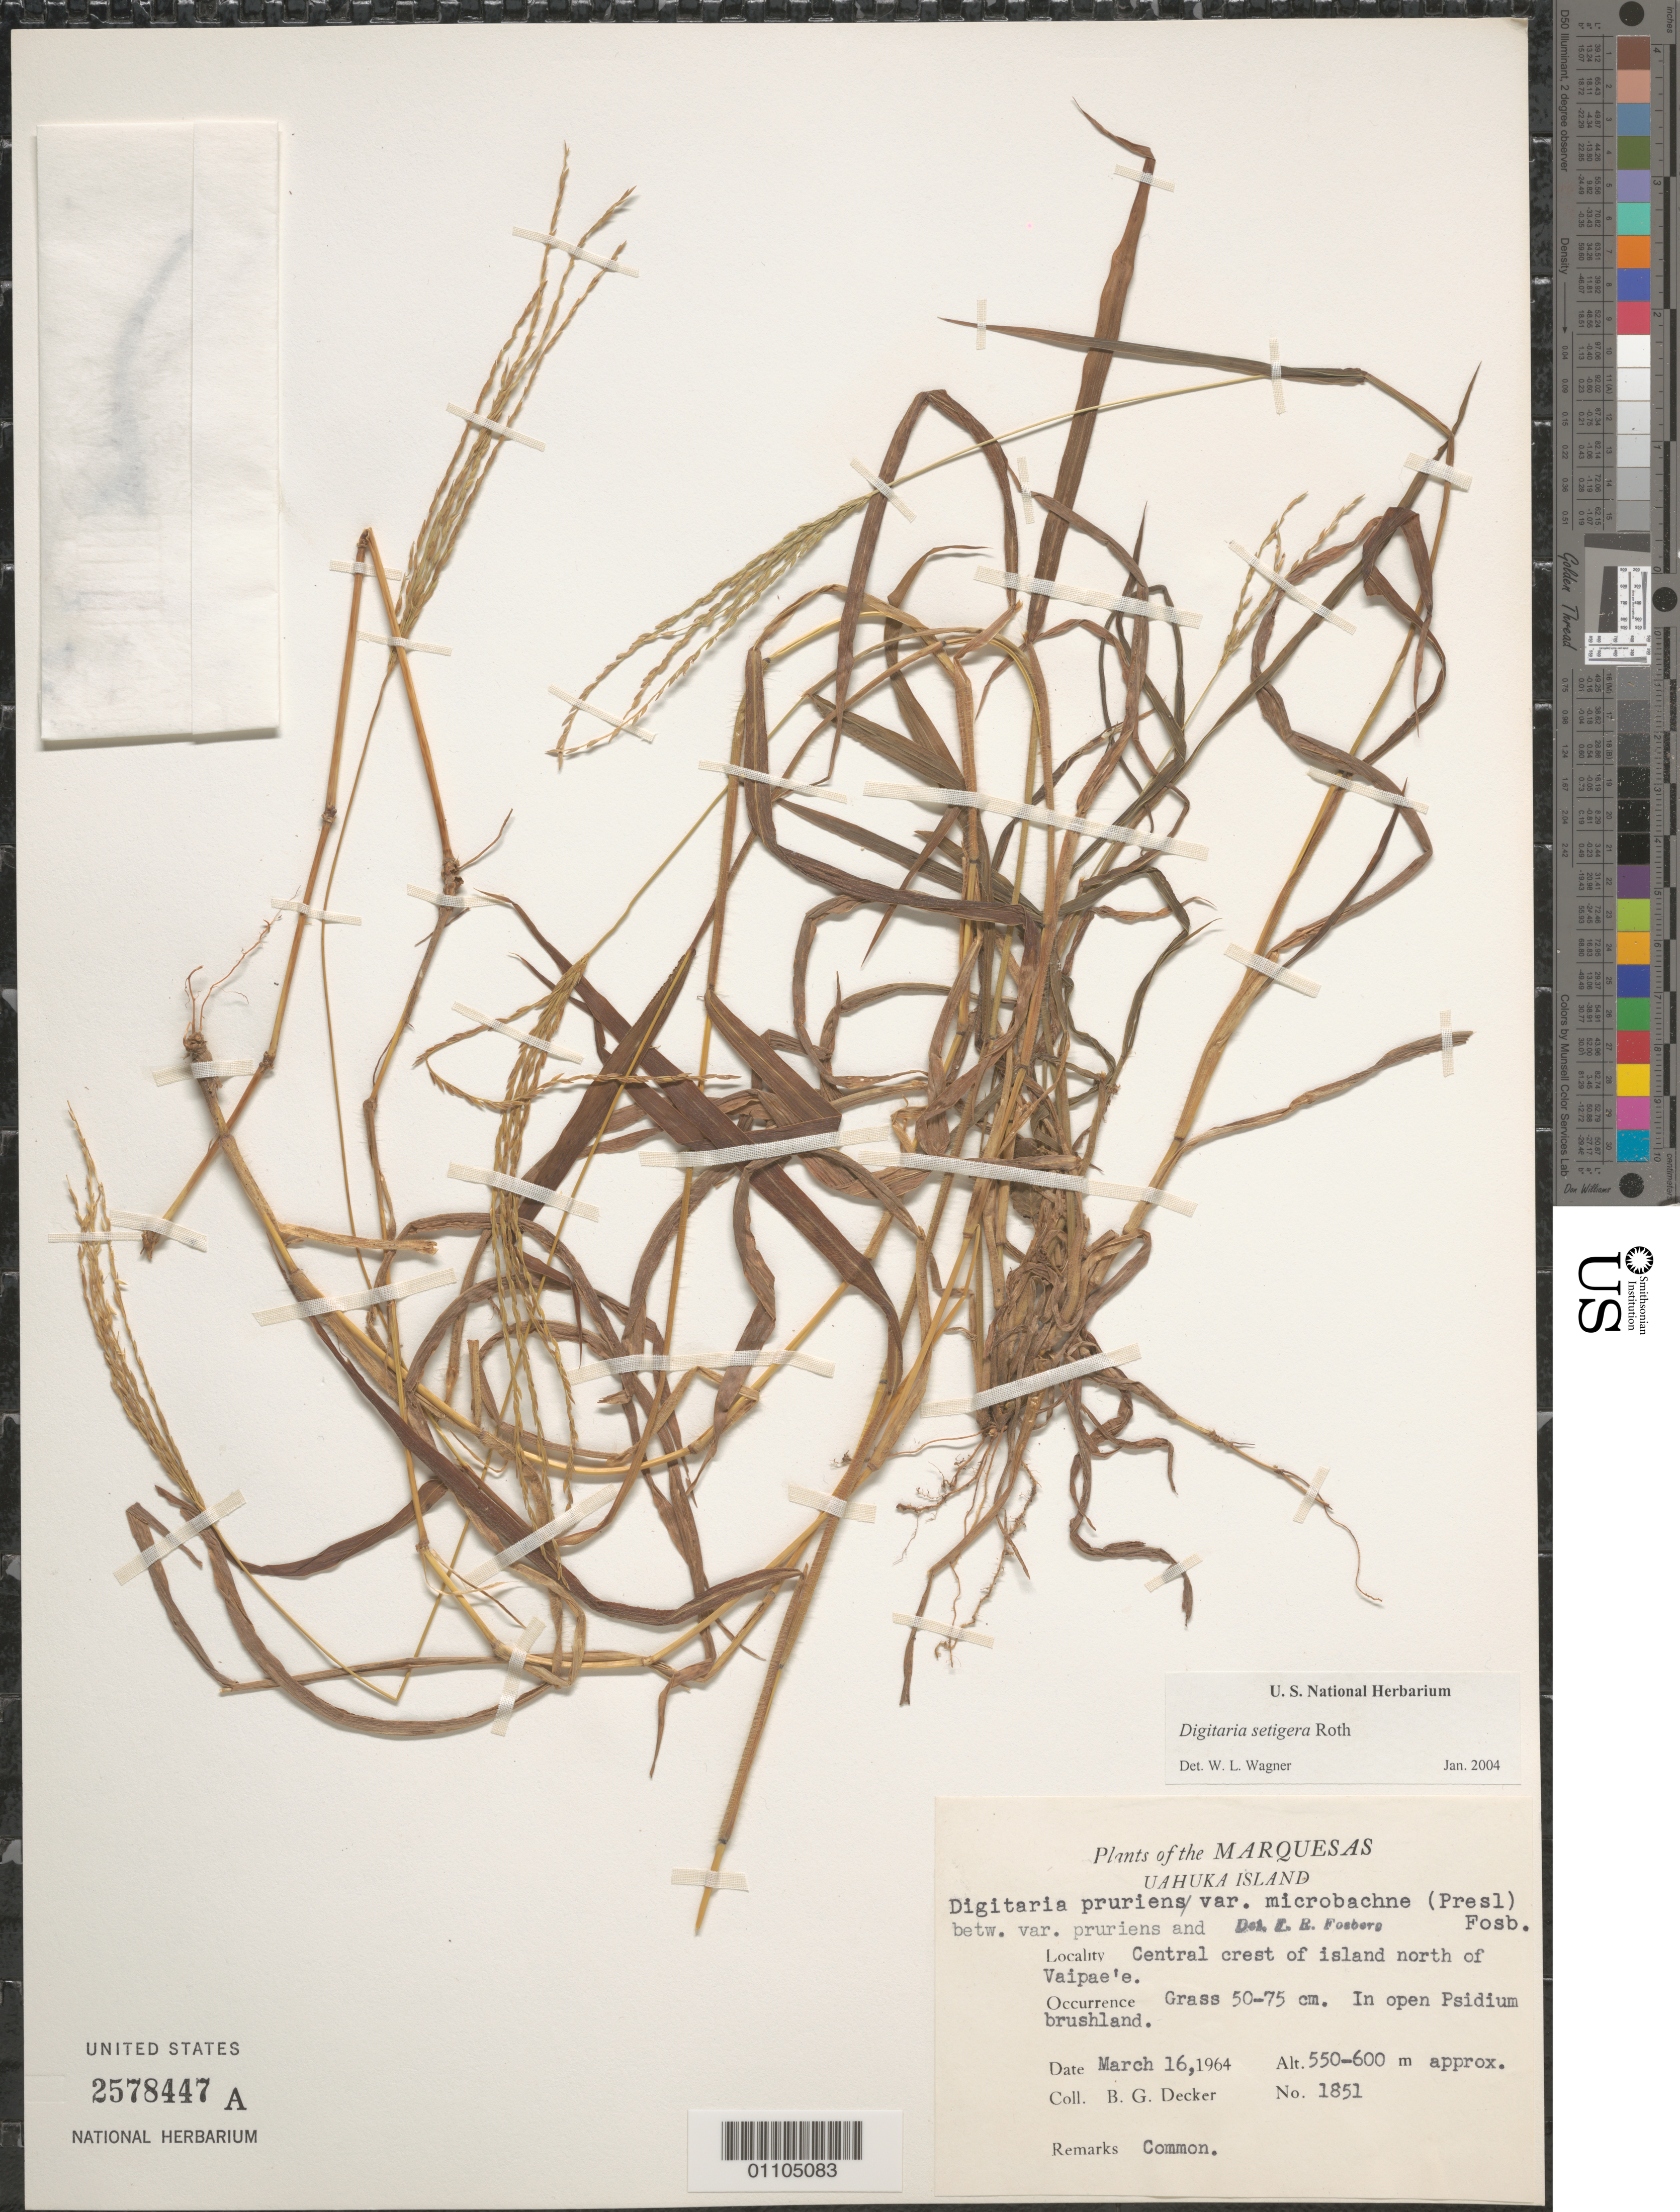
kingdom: Plantae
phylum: Tracheophyta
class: Liliopsida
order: Poales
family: Poaceae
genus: Digitaria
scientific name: Digitaria setigera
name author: Roth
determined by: Wagner, W. L., (BOT), Smithsonian Institution - National Museum of Natural History (UNITED STATES)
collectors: B. G. Decker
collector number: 1851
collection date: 1964-03-16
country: French Polynesia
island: Ua Huka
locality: N of Vaipae'e, central crest of island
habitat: In open Psidium brushland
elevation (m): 550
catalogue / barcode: US 2578447A